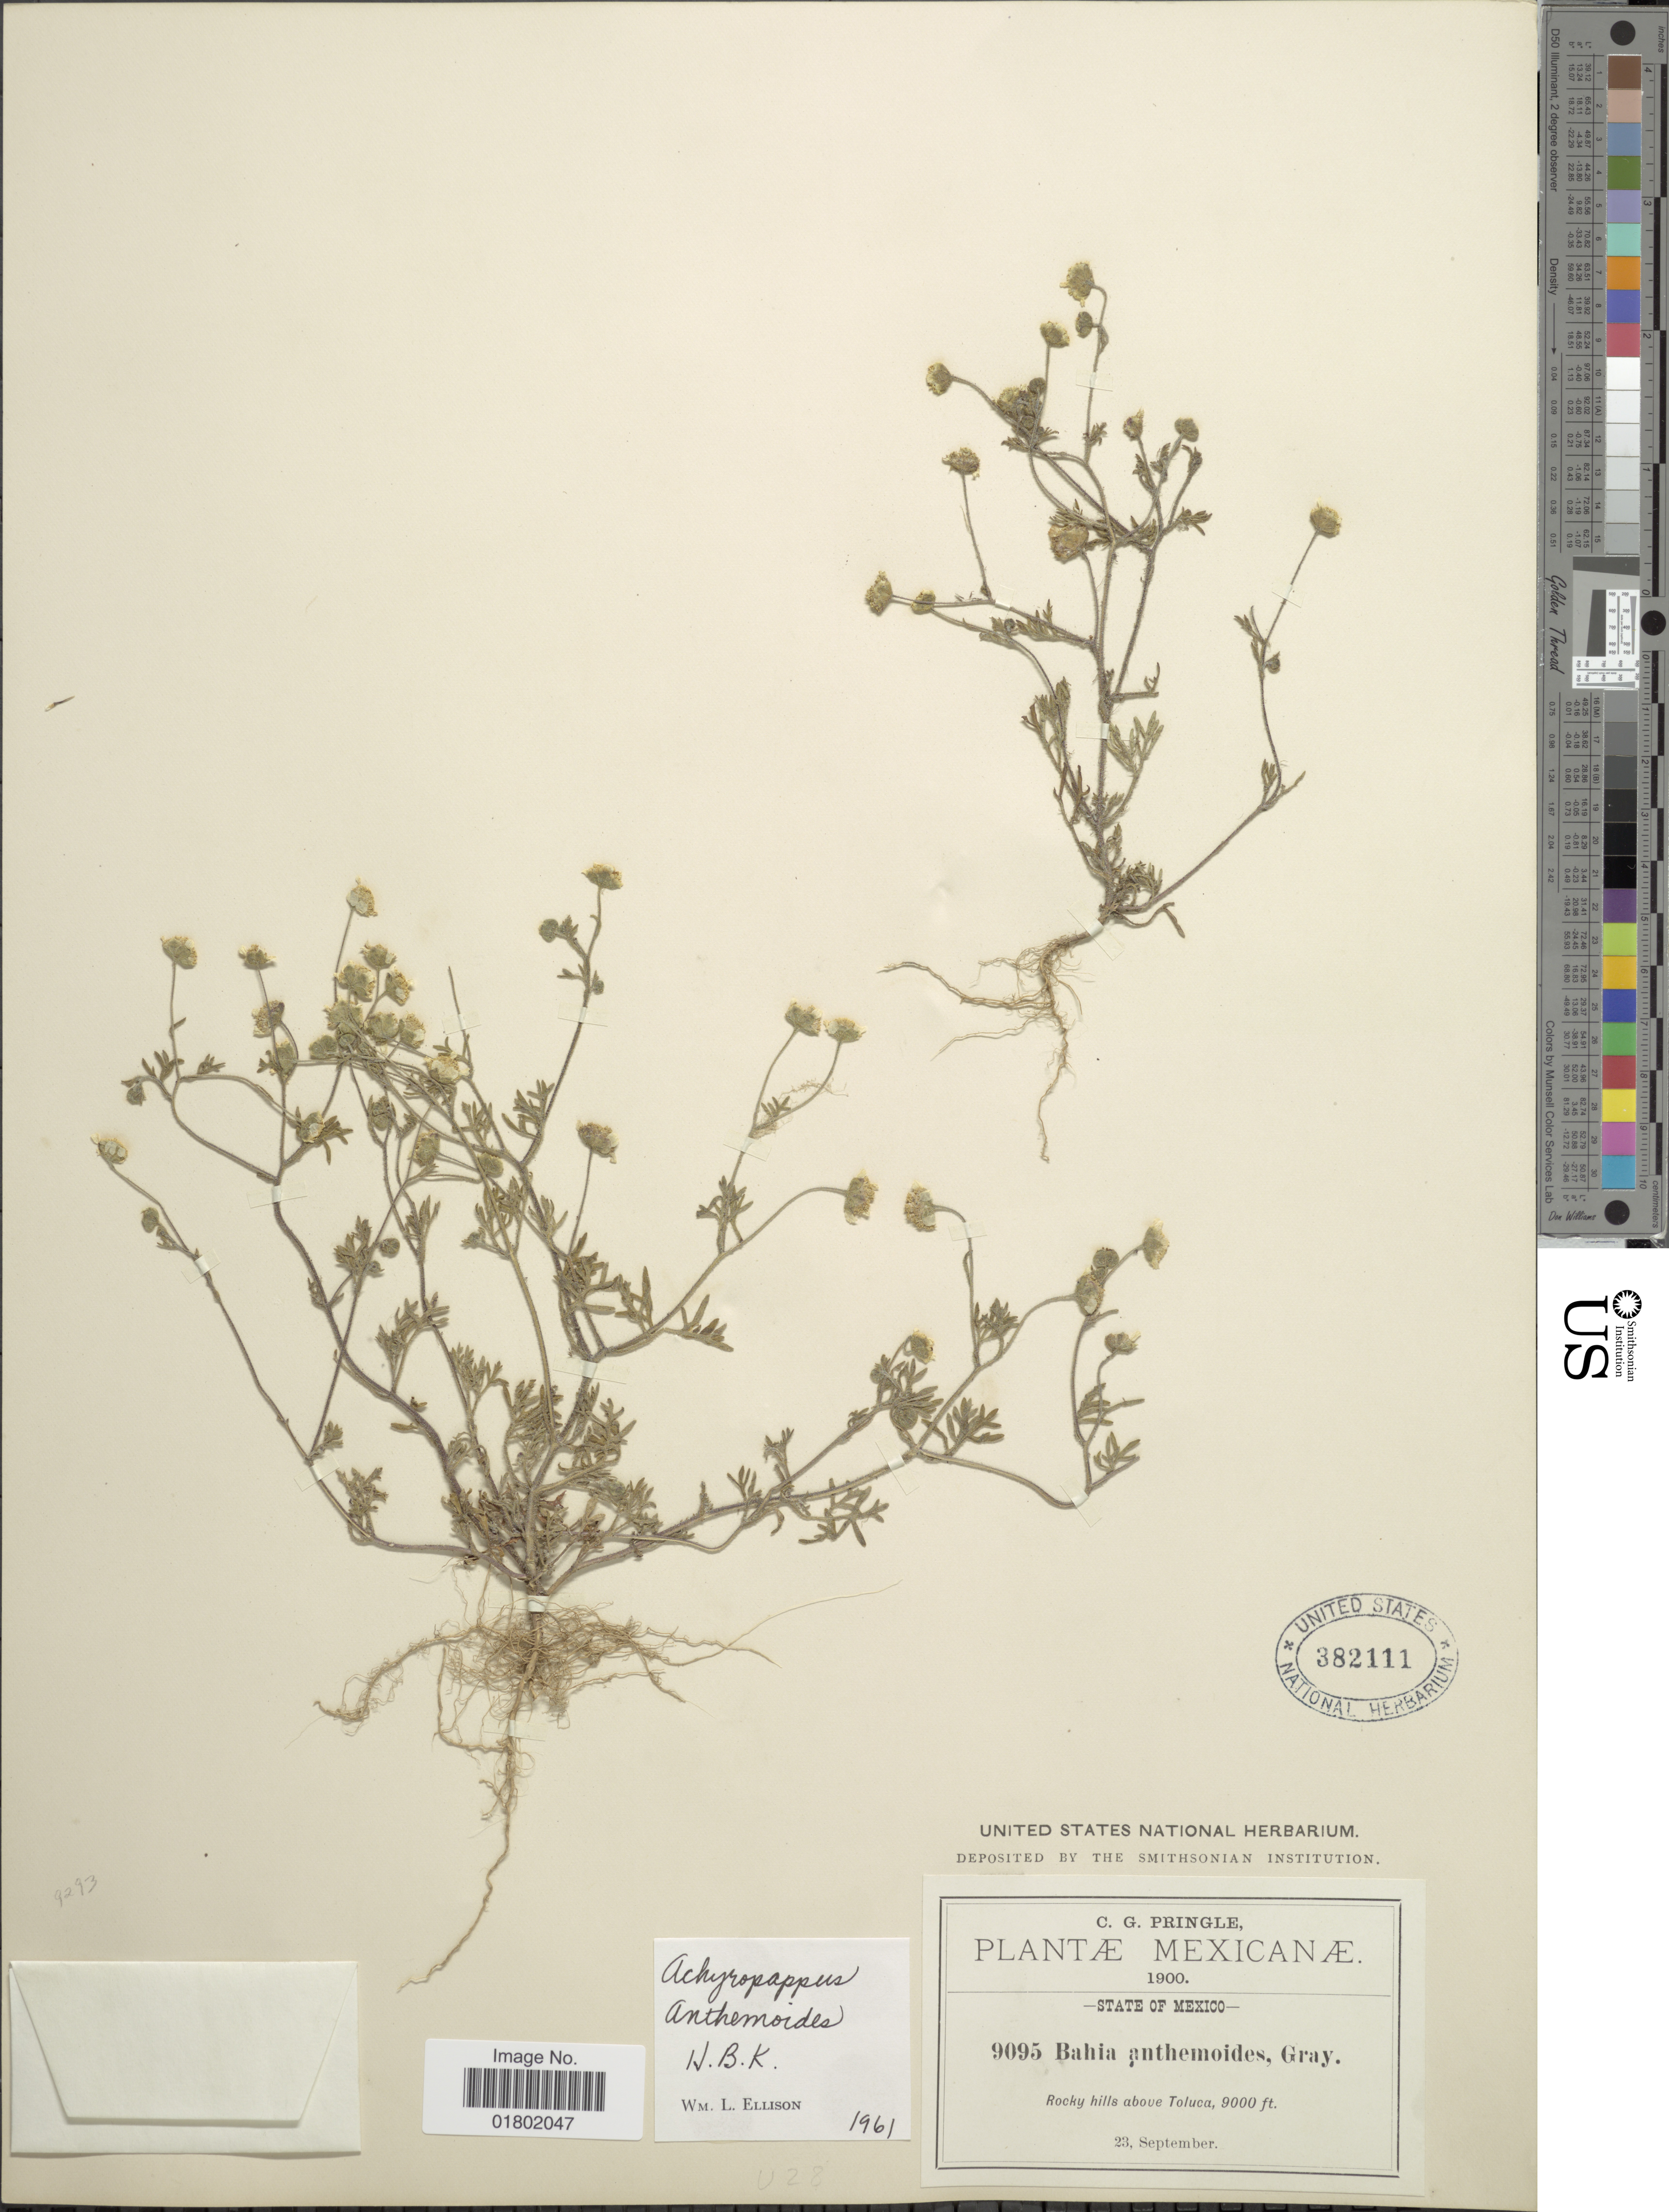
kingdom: Plantae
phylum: Tracheophyta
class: Magnoliopsida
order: Asterales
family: Asteraceae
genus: Bahia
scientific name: Bahia anthemoides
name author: (Kunth) A. Gray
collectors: C. G. Pringle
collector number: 9095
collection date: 1900-09-23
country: Mexico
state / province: México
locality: State of Mexico, Rocky hills above Toluca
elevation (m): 2743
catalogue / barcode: US 382111